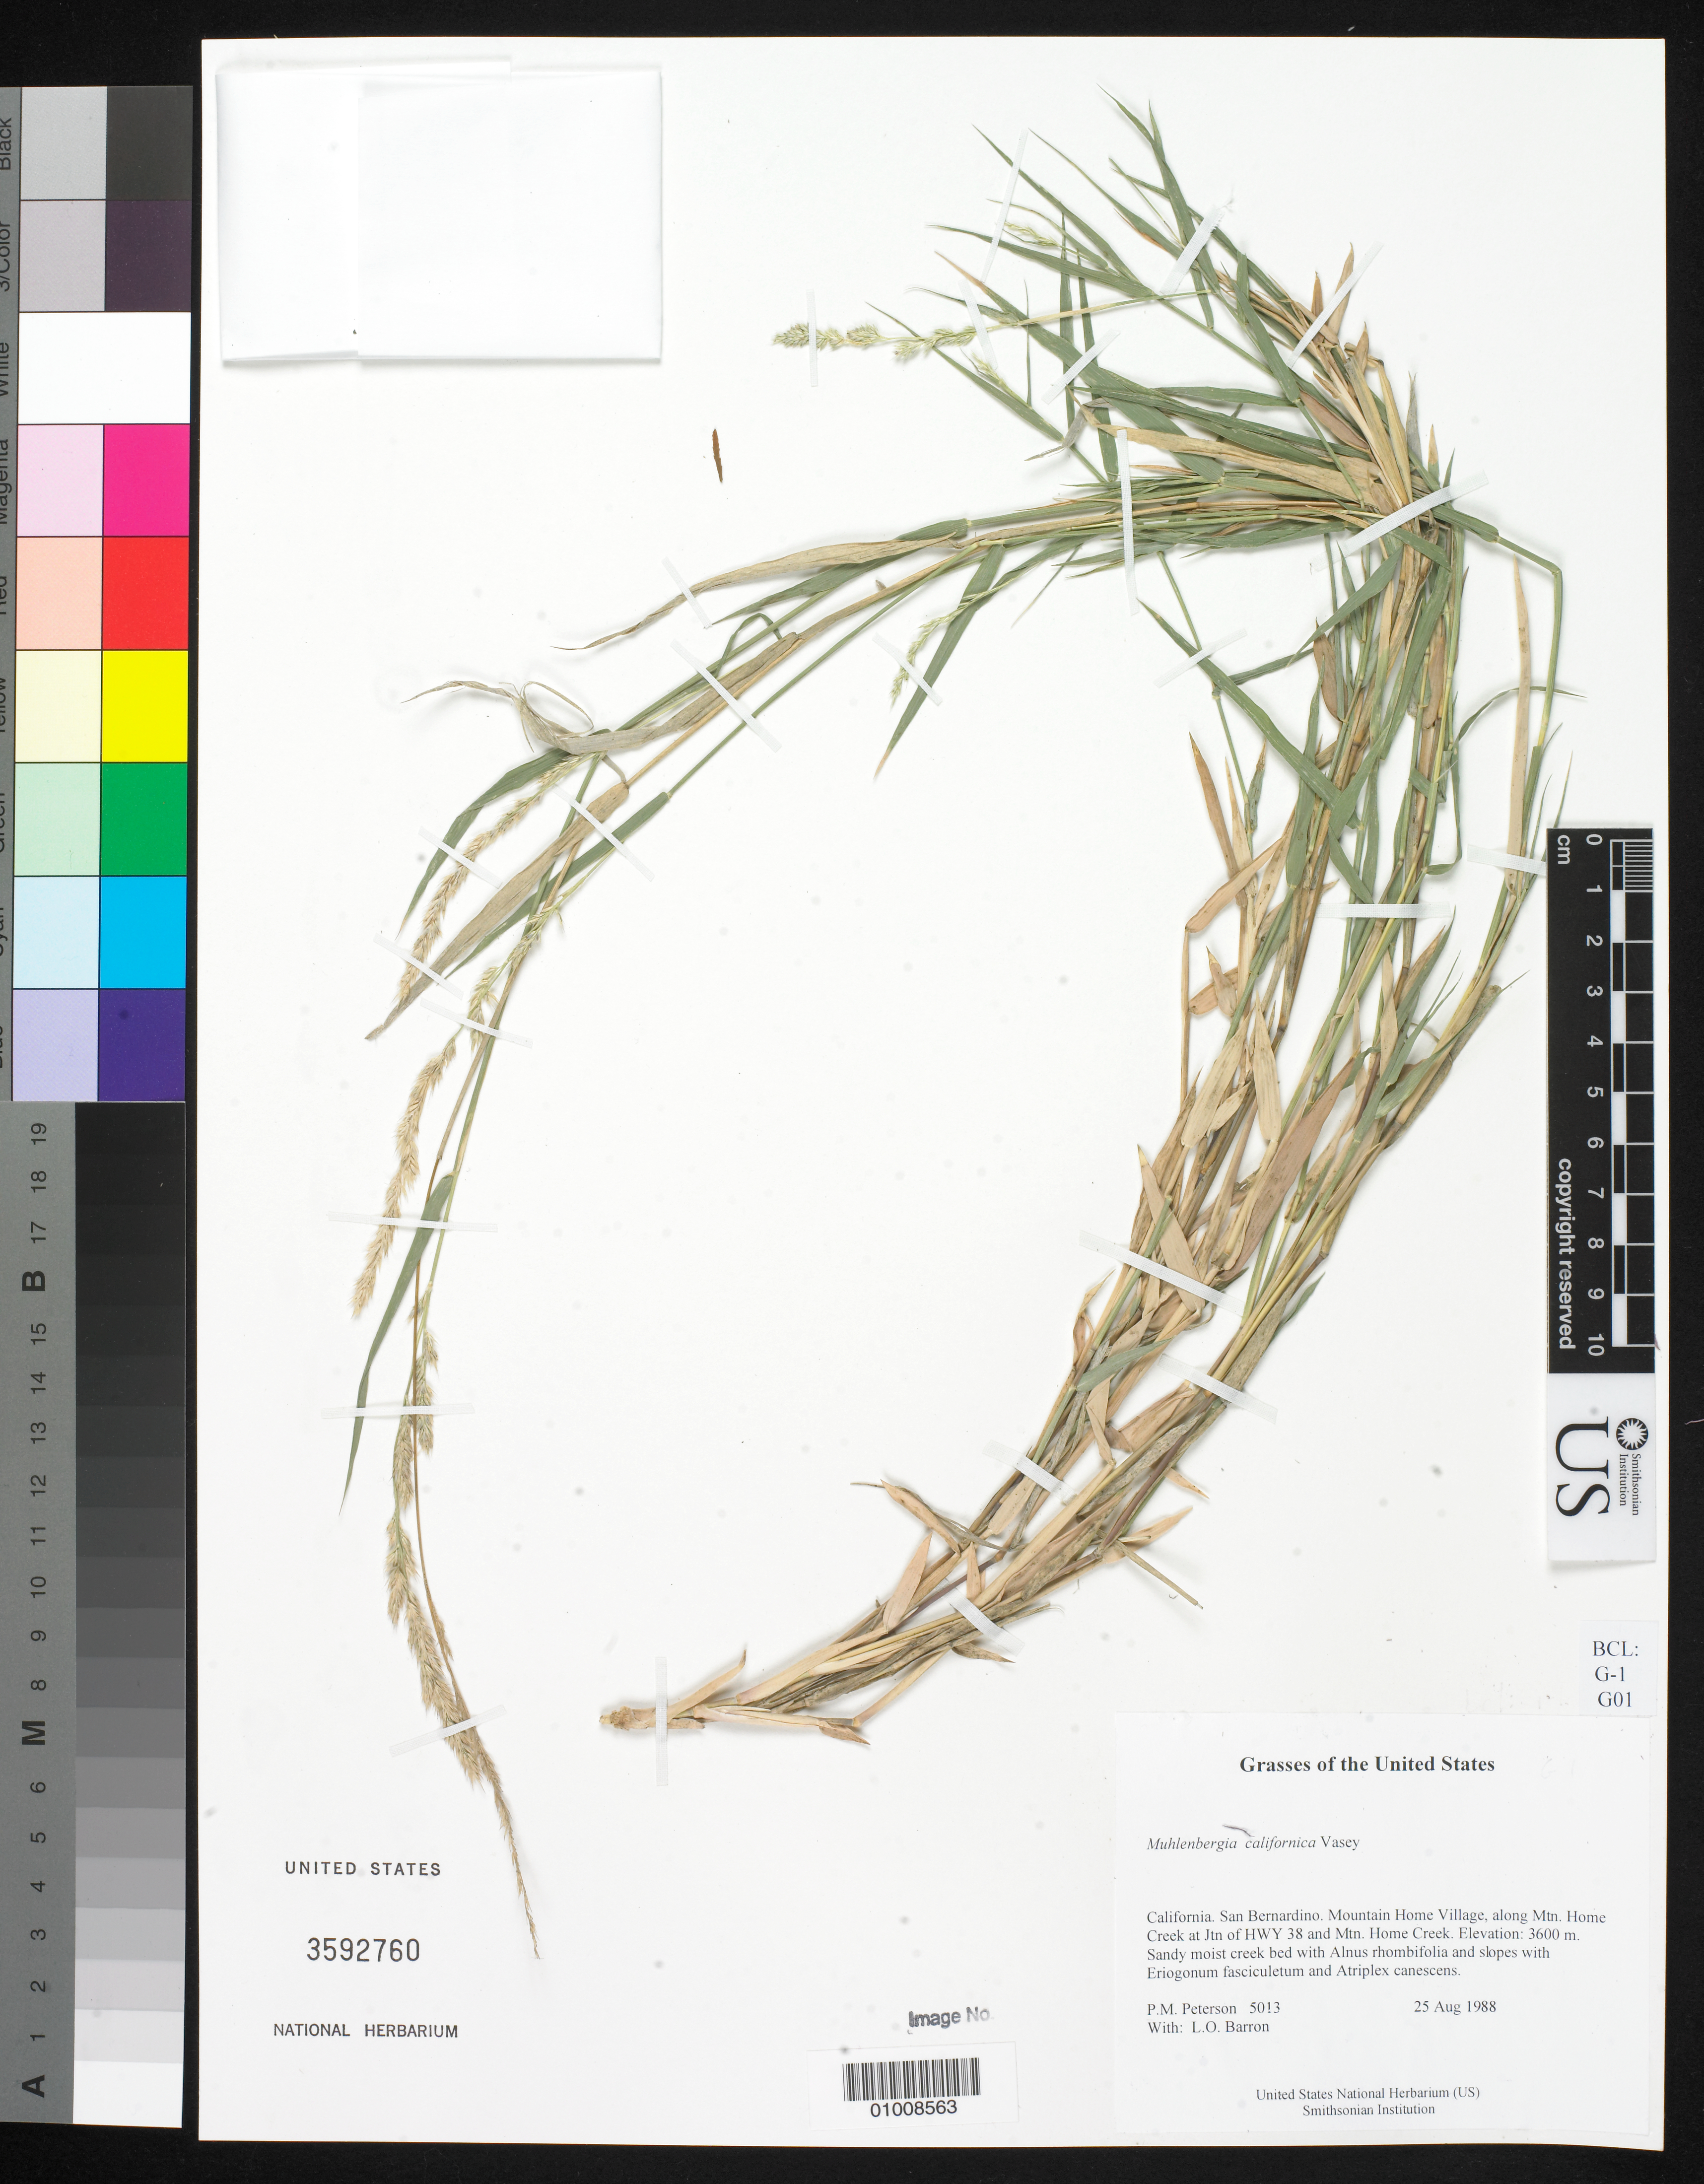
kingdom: Plantae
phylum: Tracheophyta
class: Liliopsida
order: Poales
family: Poaceae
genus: Muhlenbergia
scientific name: Muhlenbergia californica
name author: Vasey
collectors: P. M. Peterson & L. Barron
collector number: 05013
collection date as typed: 25 Aug 1988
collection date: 1988-08-25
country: United States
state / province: California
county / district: San Bernardino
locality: Mountain Home Village, along Mtn. Home Creek at Jtn of HWY 38 and Mtn. Home Creek.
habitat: Sandy moist creek bed with Alnus rhombifolia and slopes with Eriogonum fasciculetum and Atriplex canescens.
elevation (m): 3600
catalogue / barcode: US 3592760